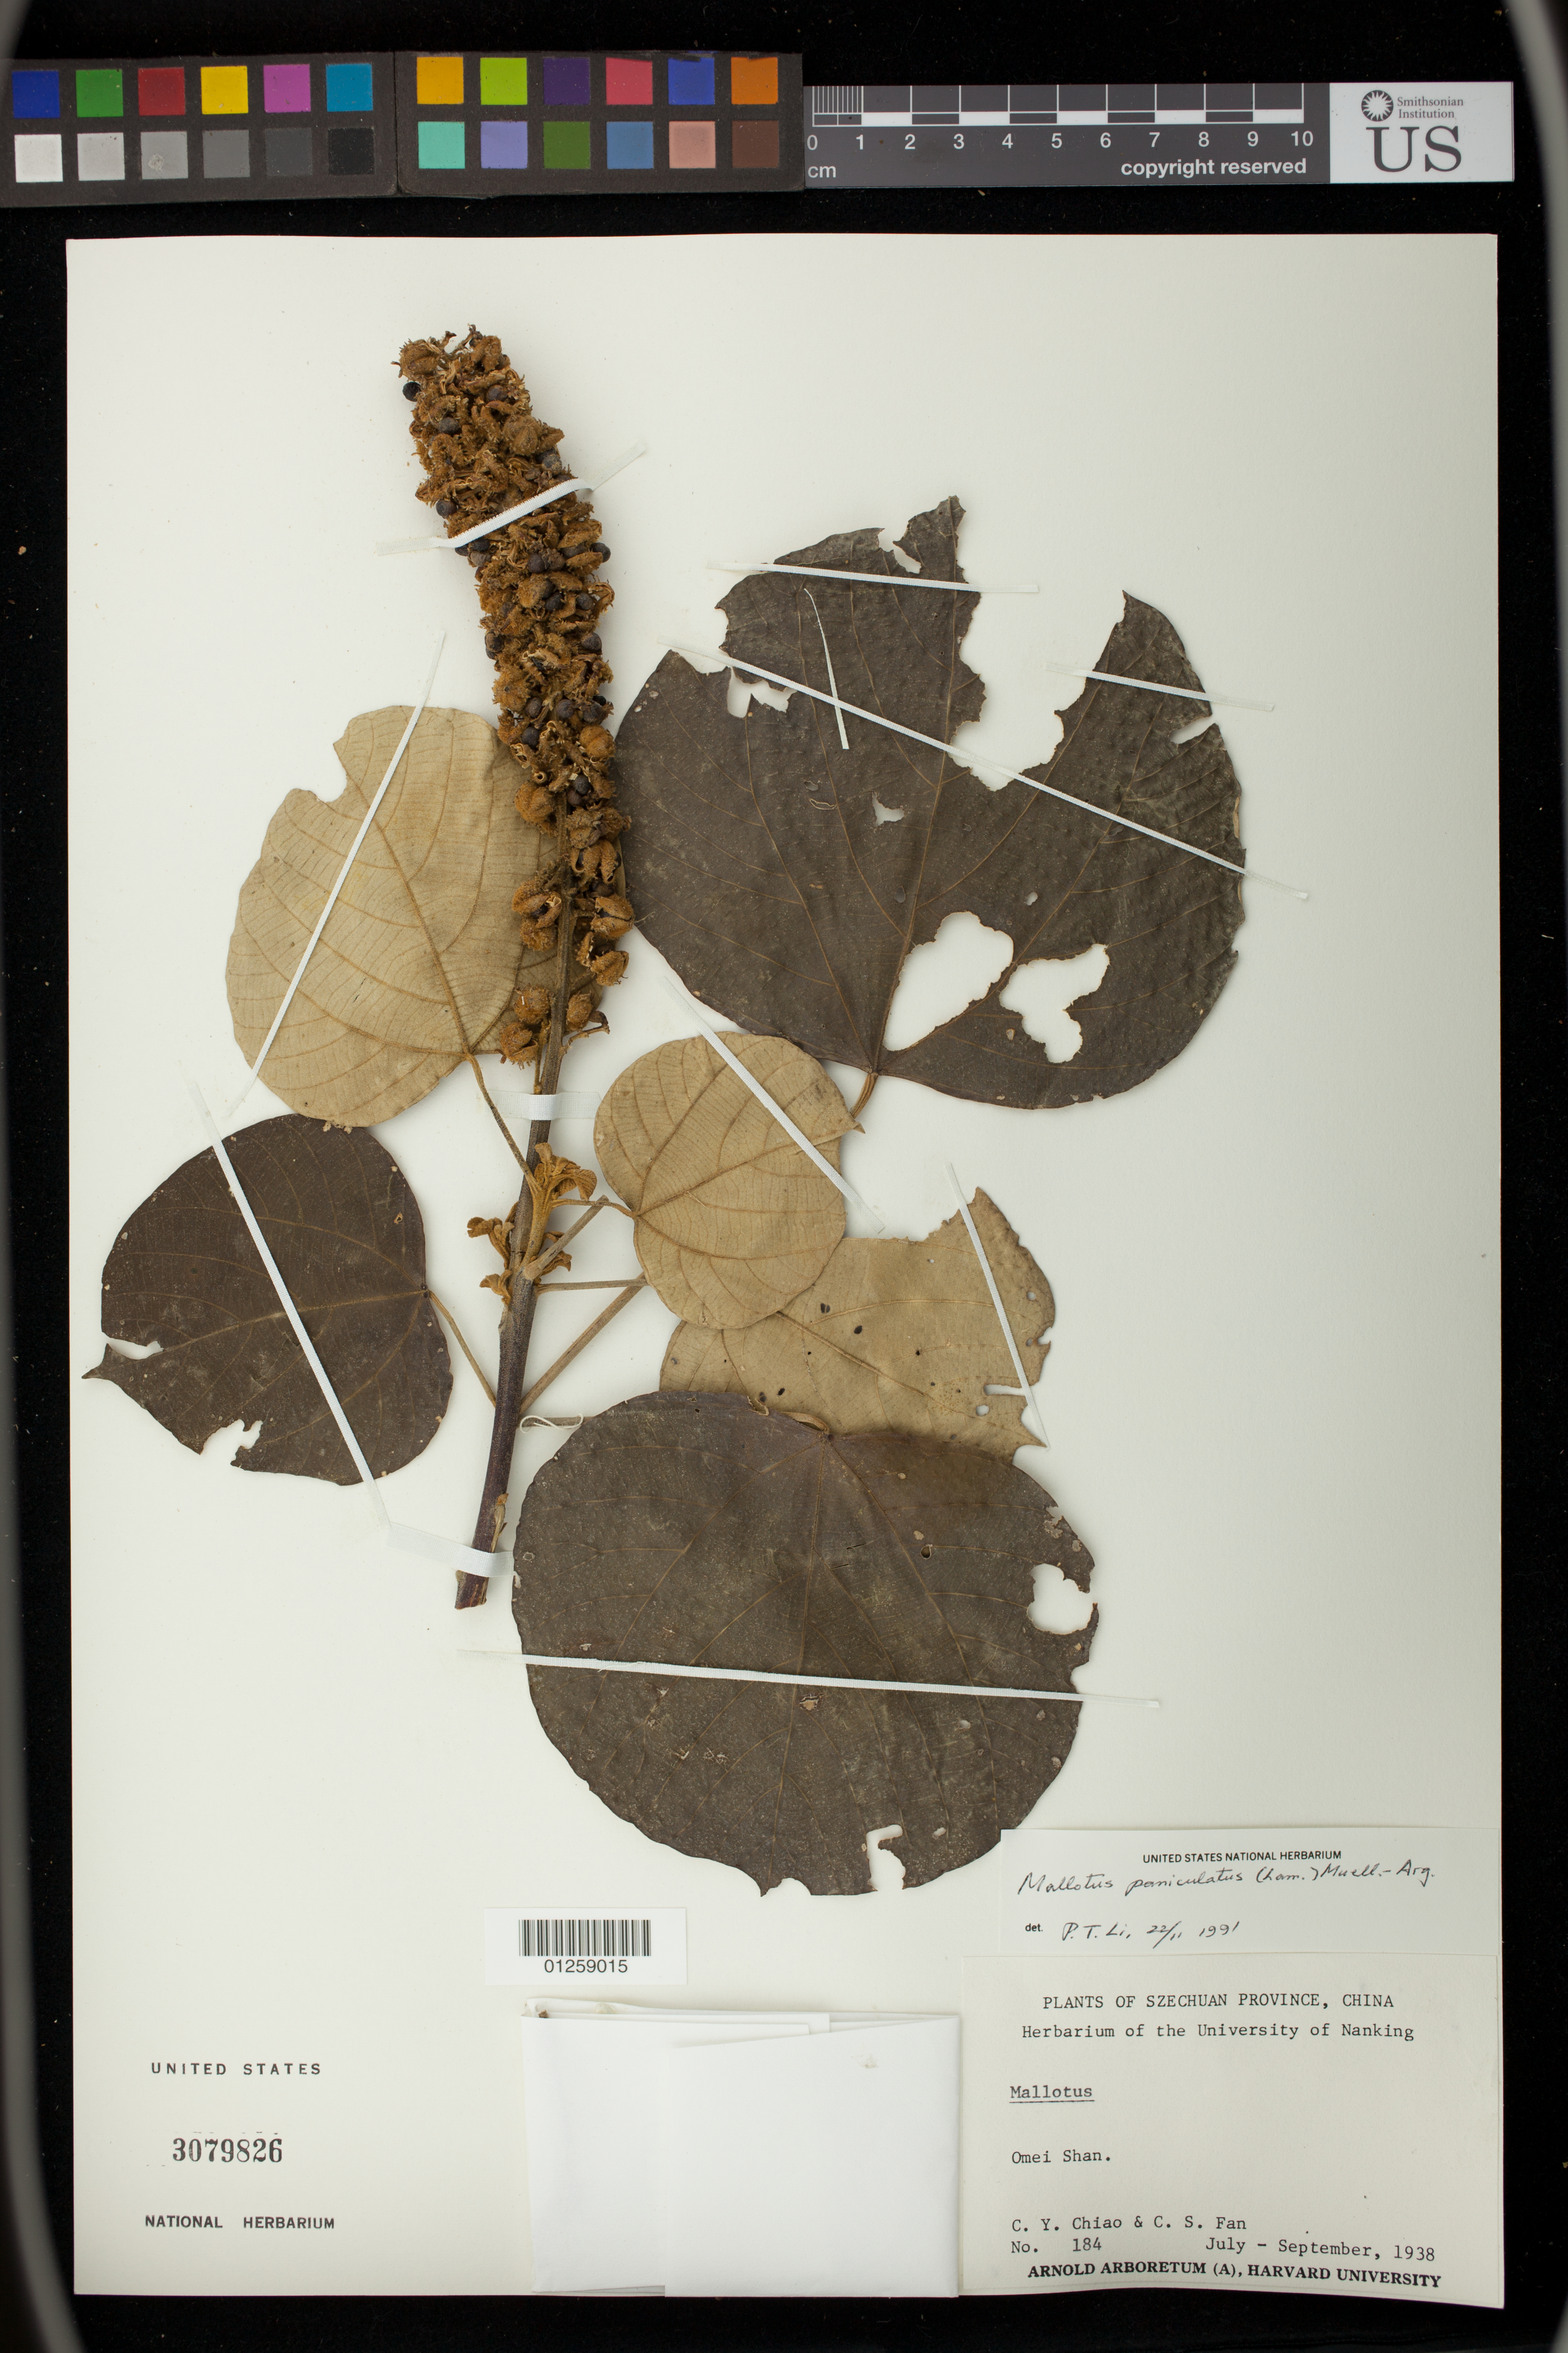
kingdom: Plantae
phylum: Tracheophyta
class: Magnoliopsida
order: Malpighiales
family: Euphorbiaceae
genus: Mallotus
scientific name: Mallotus paniculatus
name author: (Lam.) Müll. Arg.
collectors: C. Y. Chiao & C. S. Fan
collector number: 184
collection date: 1938-07/1938-09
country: China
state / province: Sichuan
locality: Omei Shan.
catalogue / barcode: US 3079826